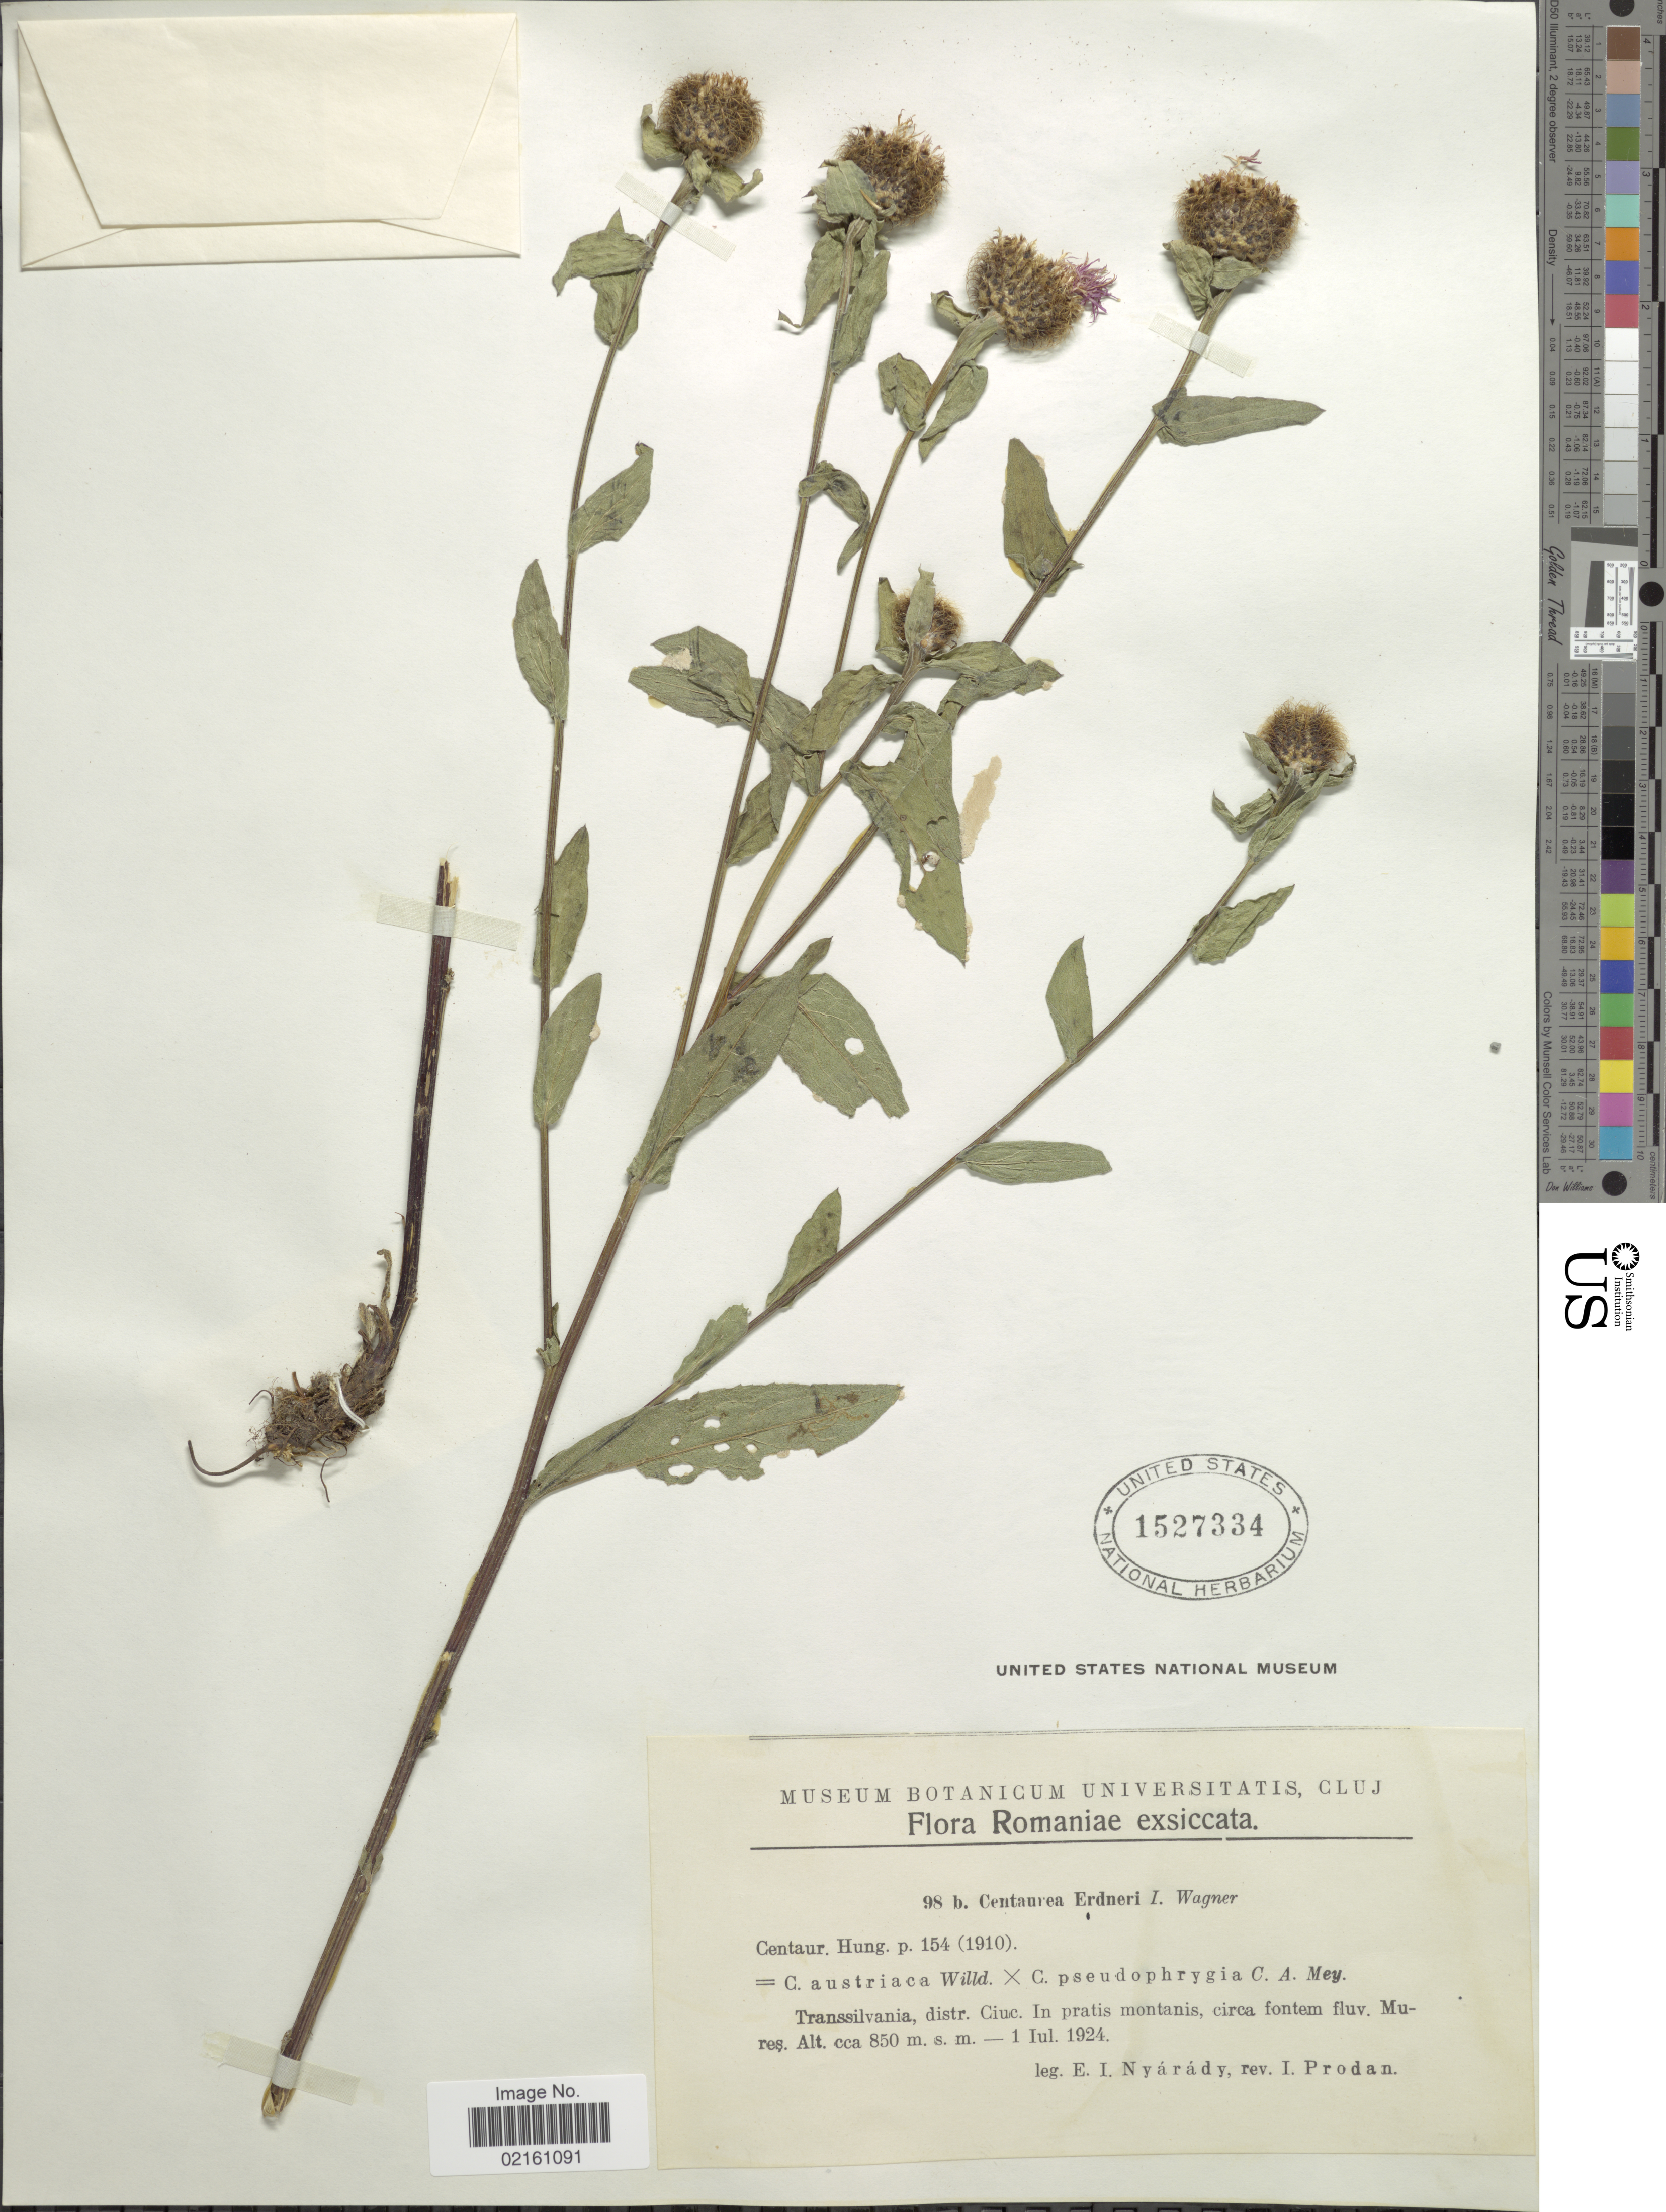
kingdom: Plantae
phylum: Tracheophyta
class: Magnoliopsida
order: Asterales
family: Asteraceae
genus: Centaurea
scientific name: Centaurea erdneri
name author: J. Wagner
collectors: E. Nyárády & I. Prodán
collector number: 98b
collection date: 1924-07-01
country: Romania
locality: Transsilvania, distr. Ciuc, circa fontem fluv. Mures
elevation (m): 850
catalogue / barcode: US 1527334